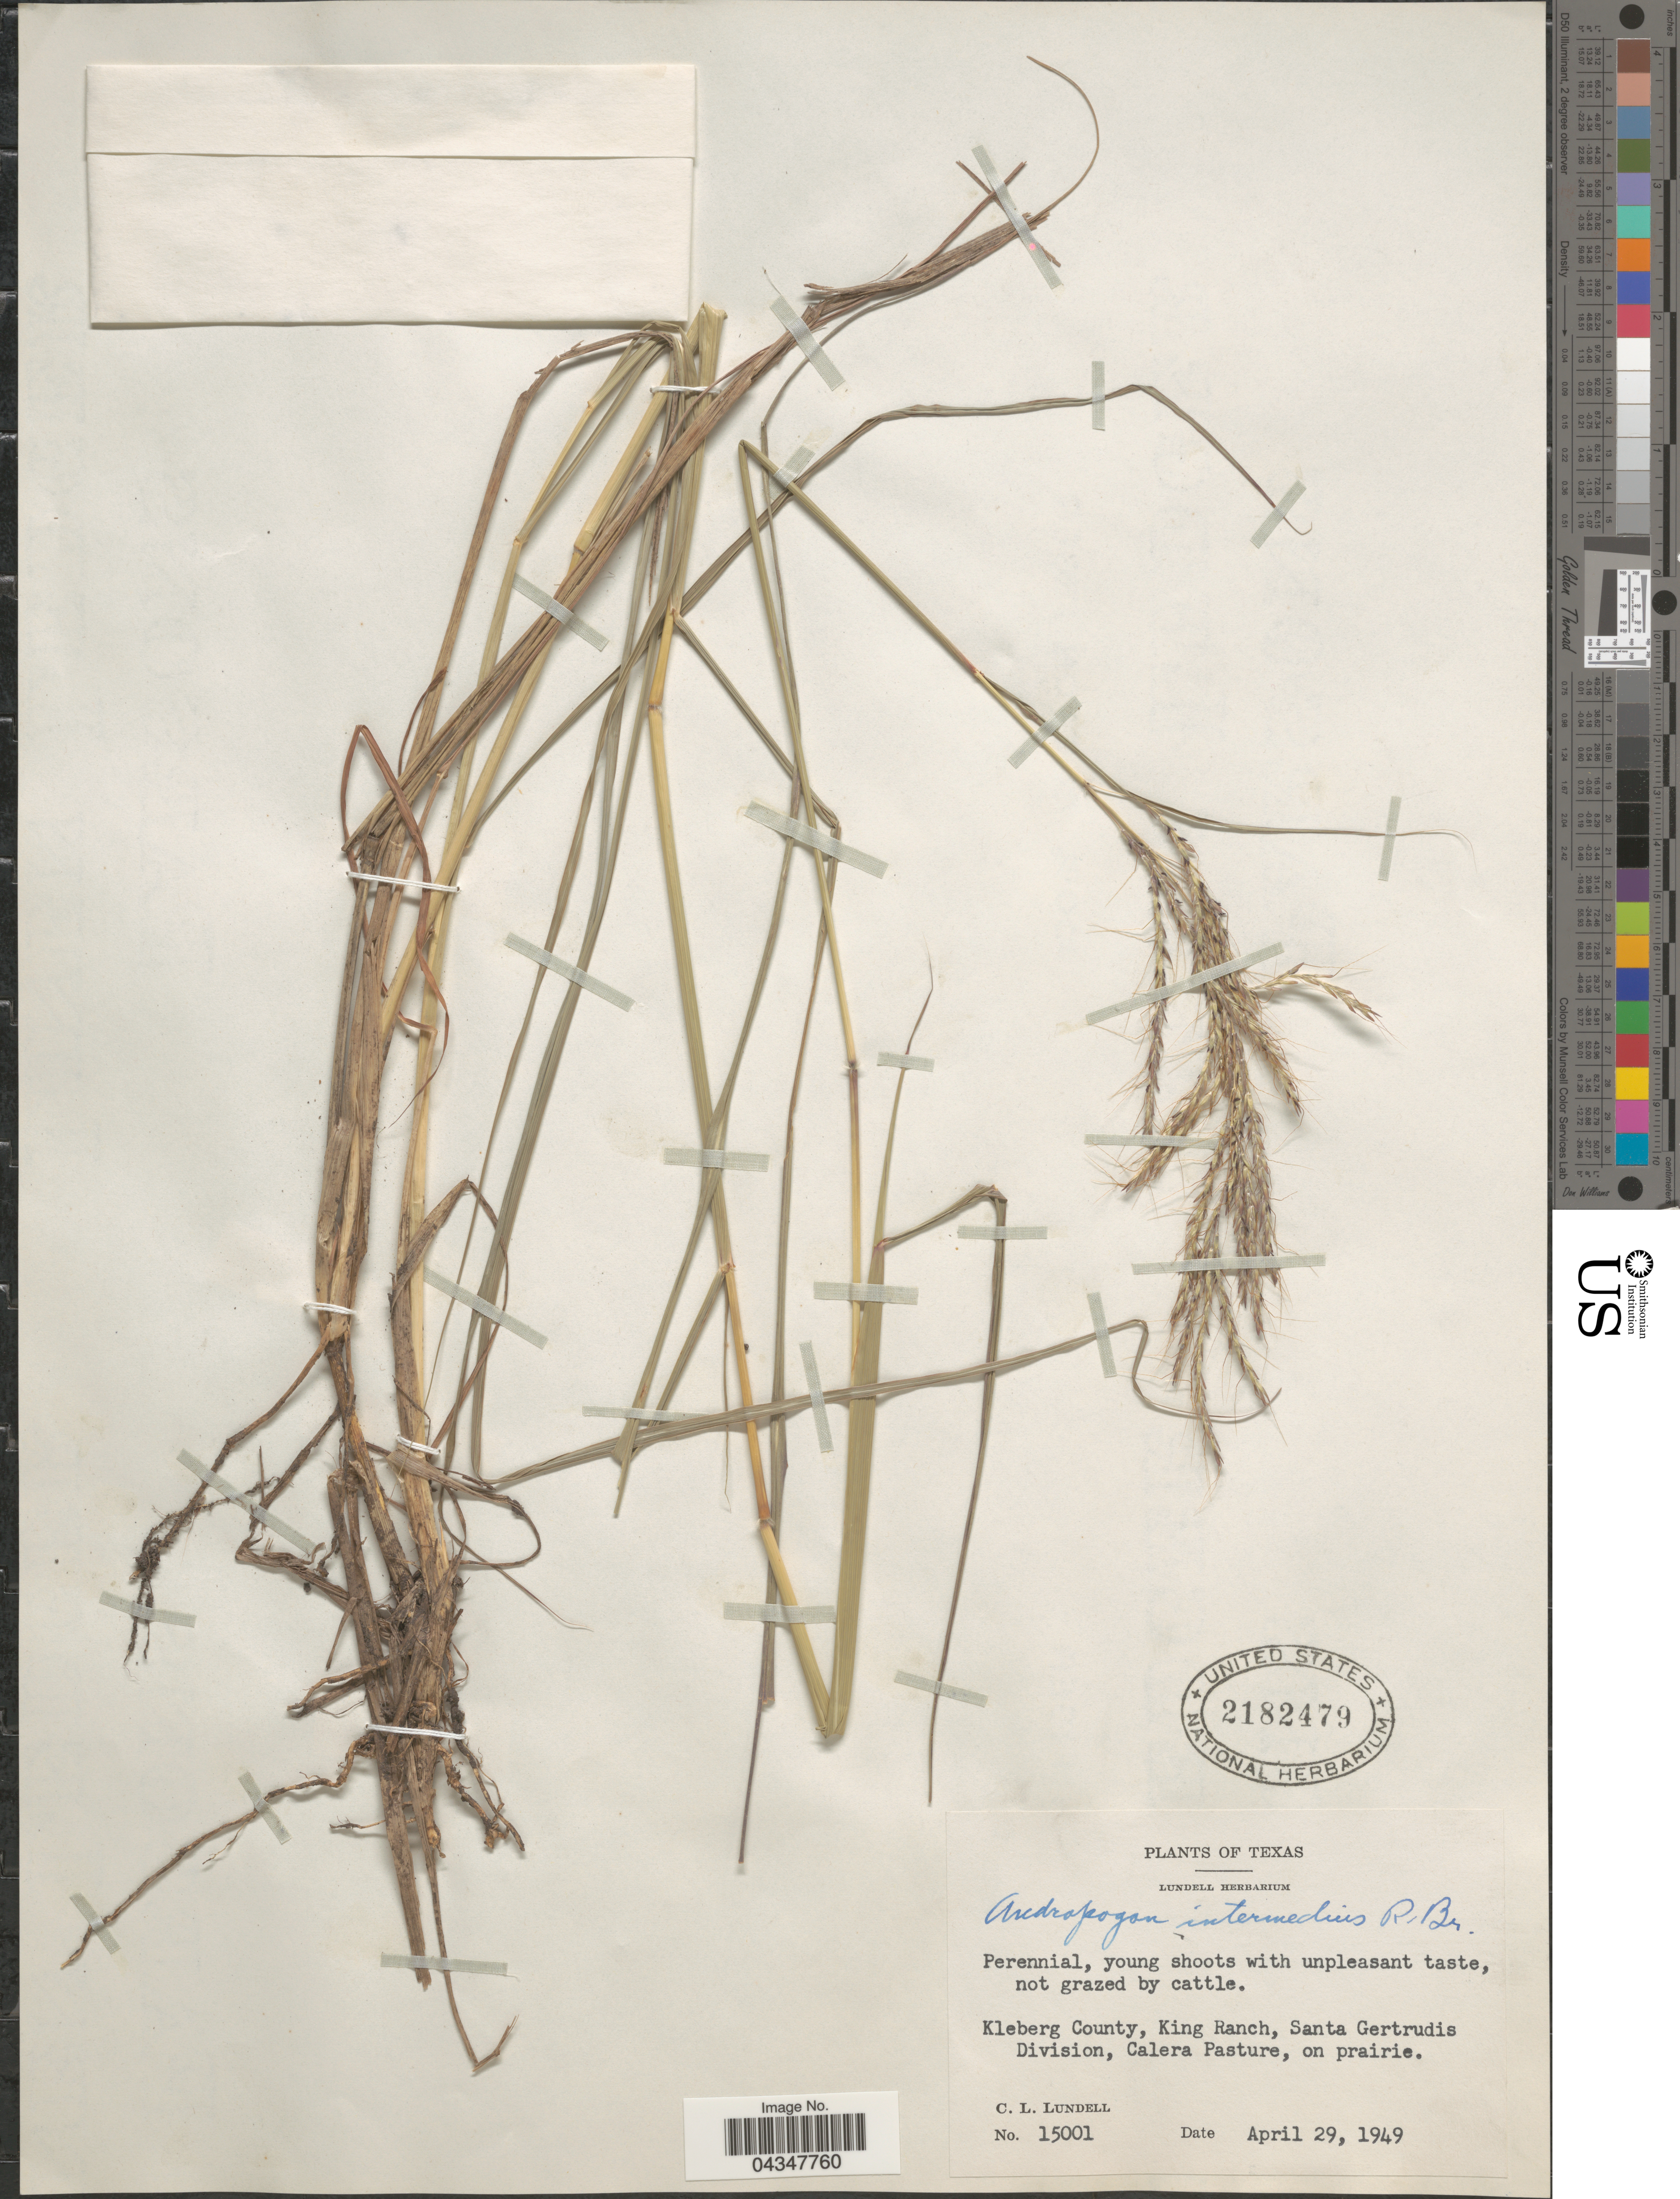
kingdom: Plantae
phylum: Tracheophyta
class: Liliopsida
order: Poales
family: Poaceae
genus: Bothriochloa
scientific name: Bothriochloa bladhii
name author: (Retz.) S.T. Blake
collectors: C. L. Lundell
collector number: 15001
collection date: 1949-04-29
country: United States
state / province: Texas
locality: Kleberg County, King Ranch, Santa Gertrudis Division, Calera Pasture, on prairie.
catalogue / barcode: US 2182479